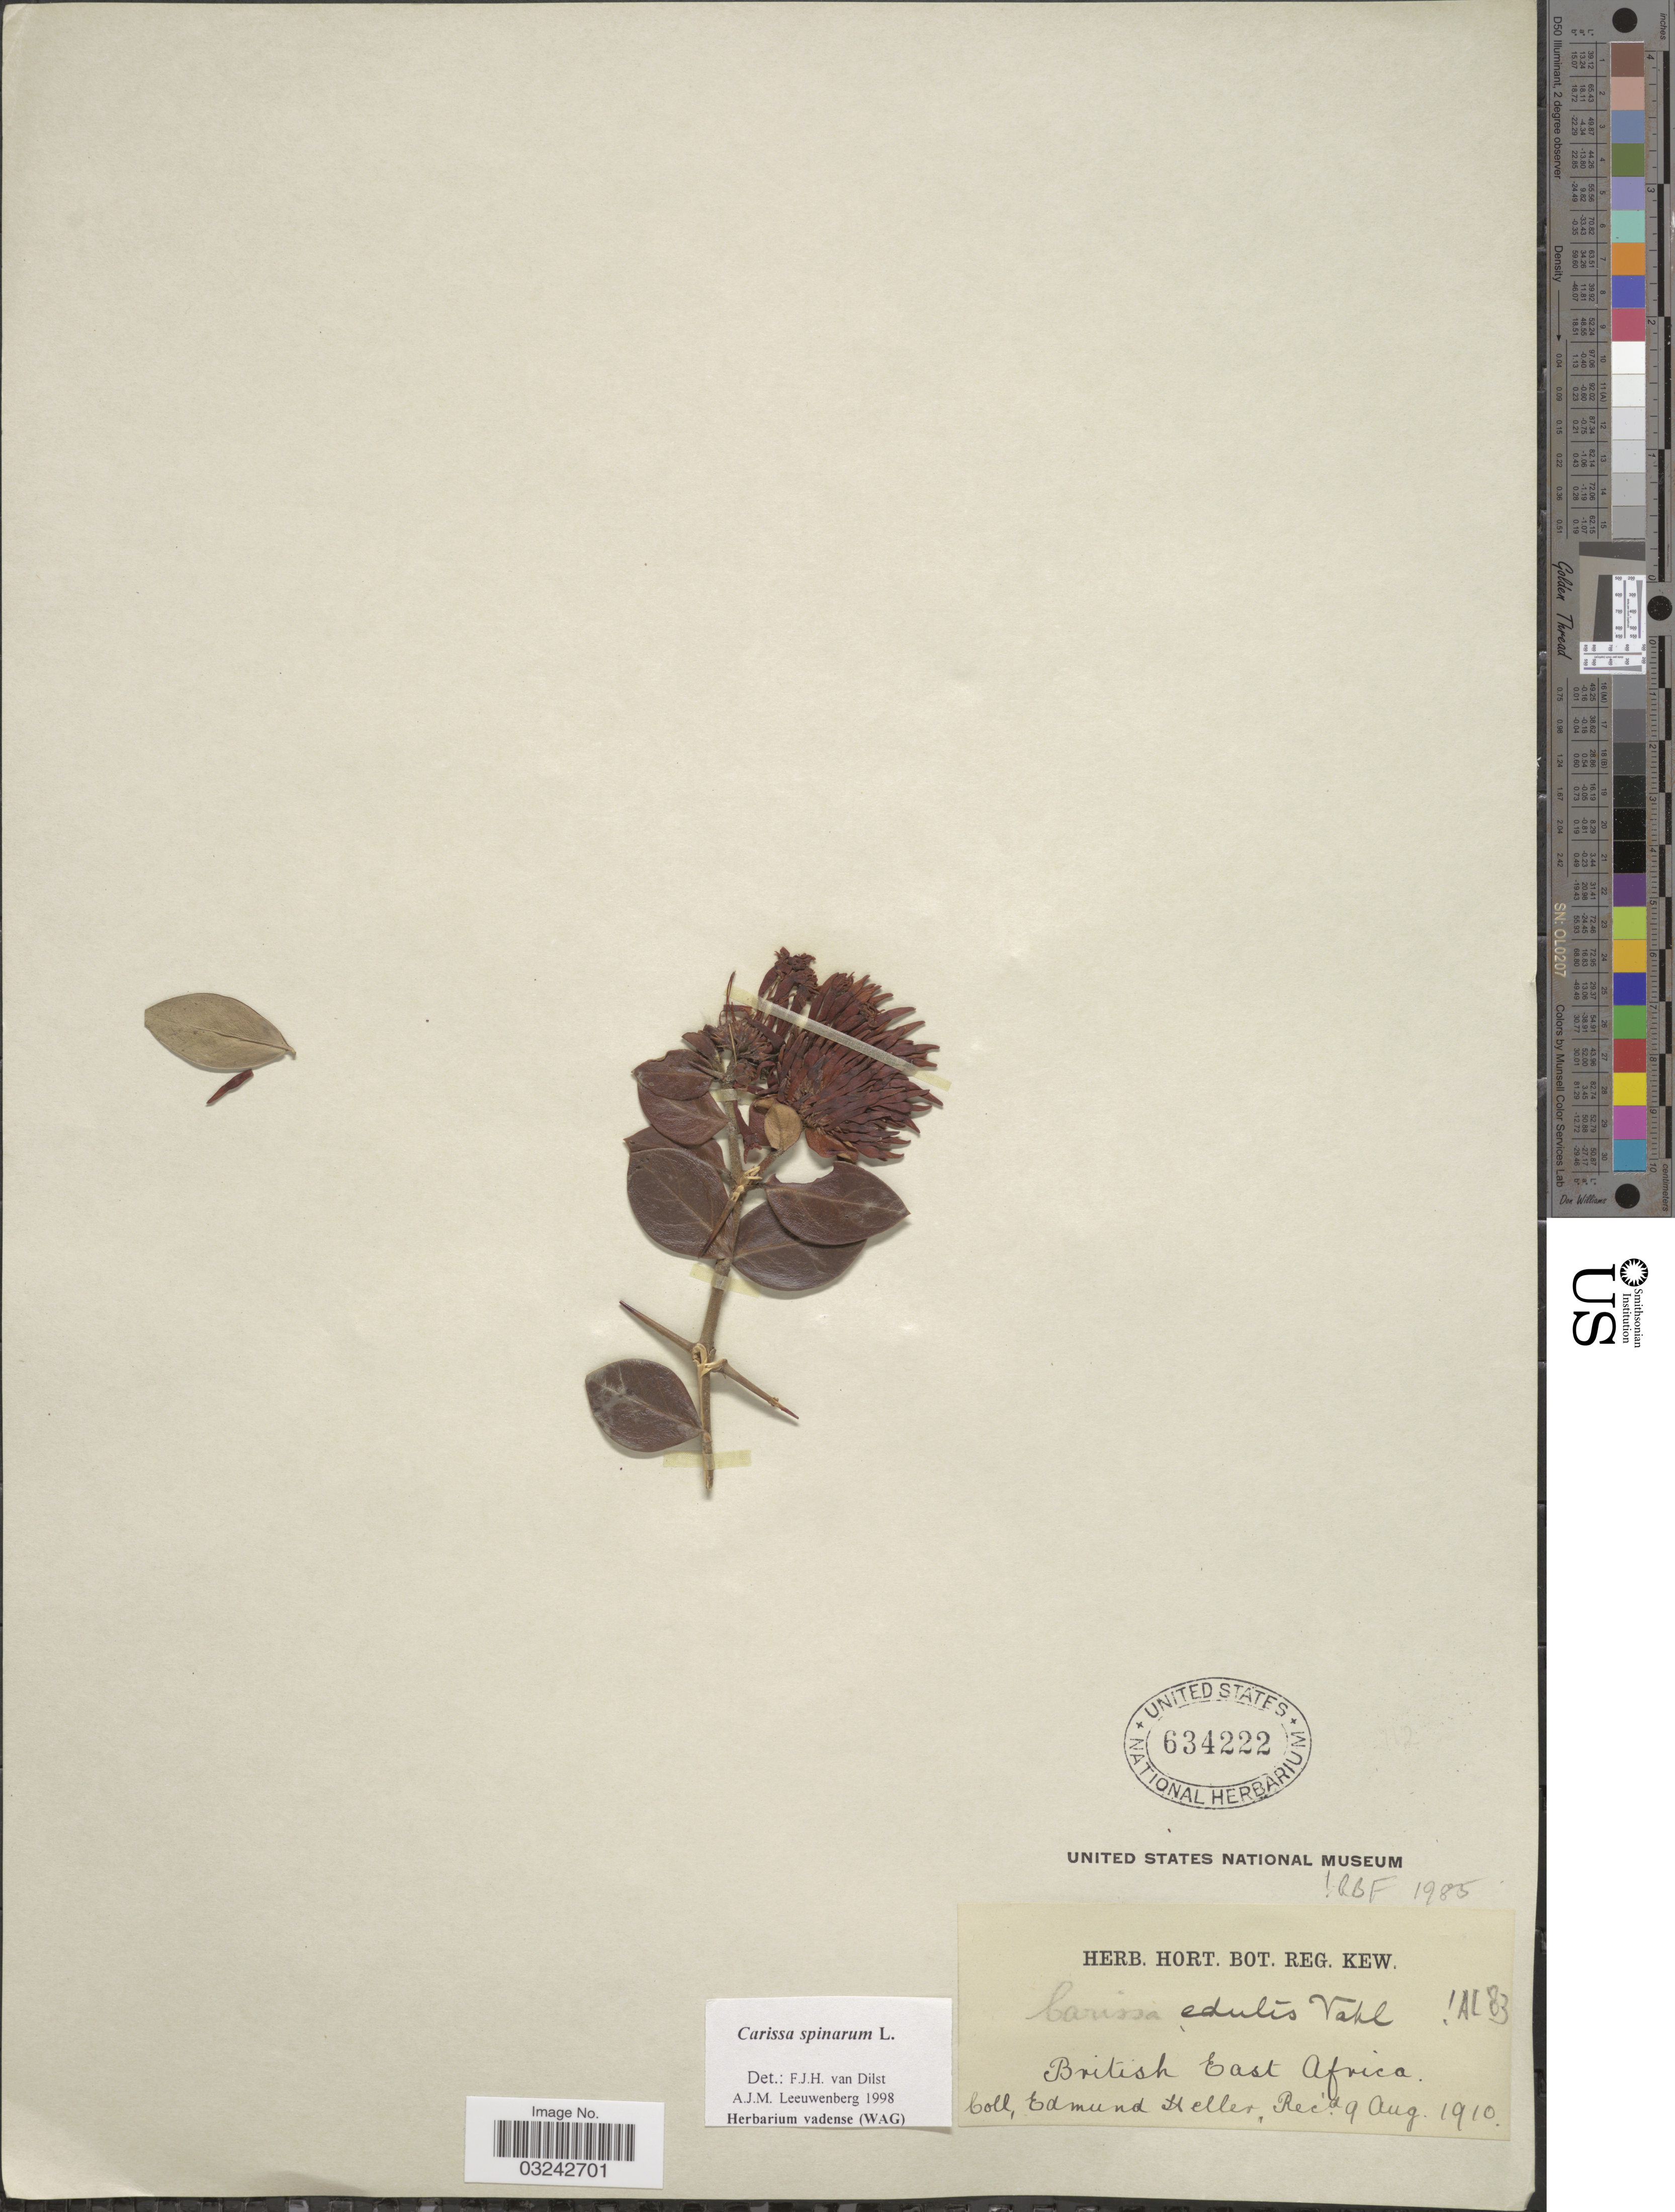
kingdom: Plantae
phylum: Tracheophyta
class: Magnoliopsida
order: Gentianales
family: Apocynaceae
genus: Carissa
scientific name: Carissa spinarum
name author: L.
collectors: E. Heller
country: Kenya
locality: British East Africa.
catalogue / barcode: US 634222